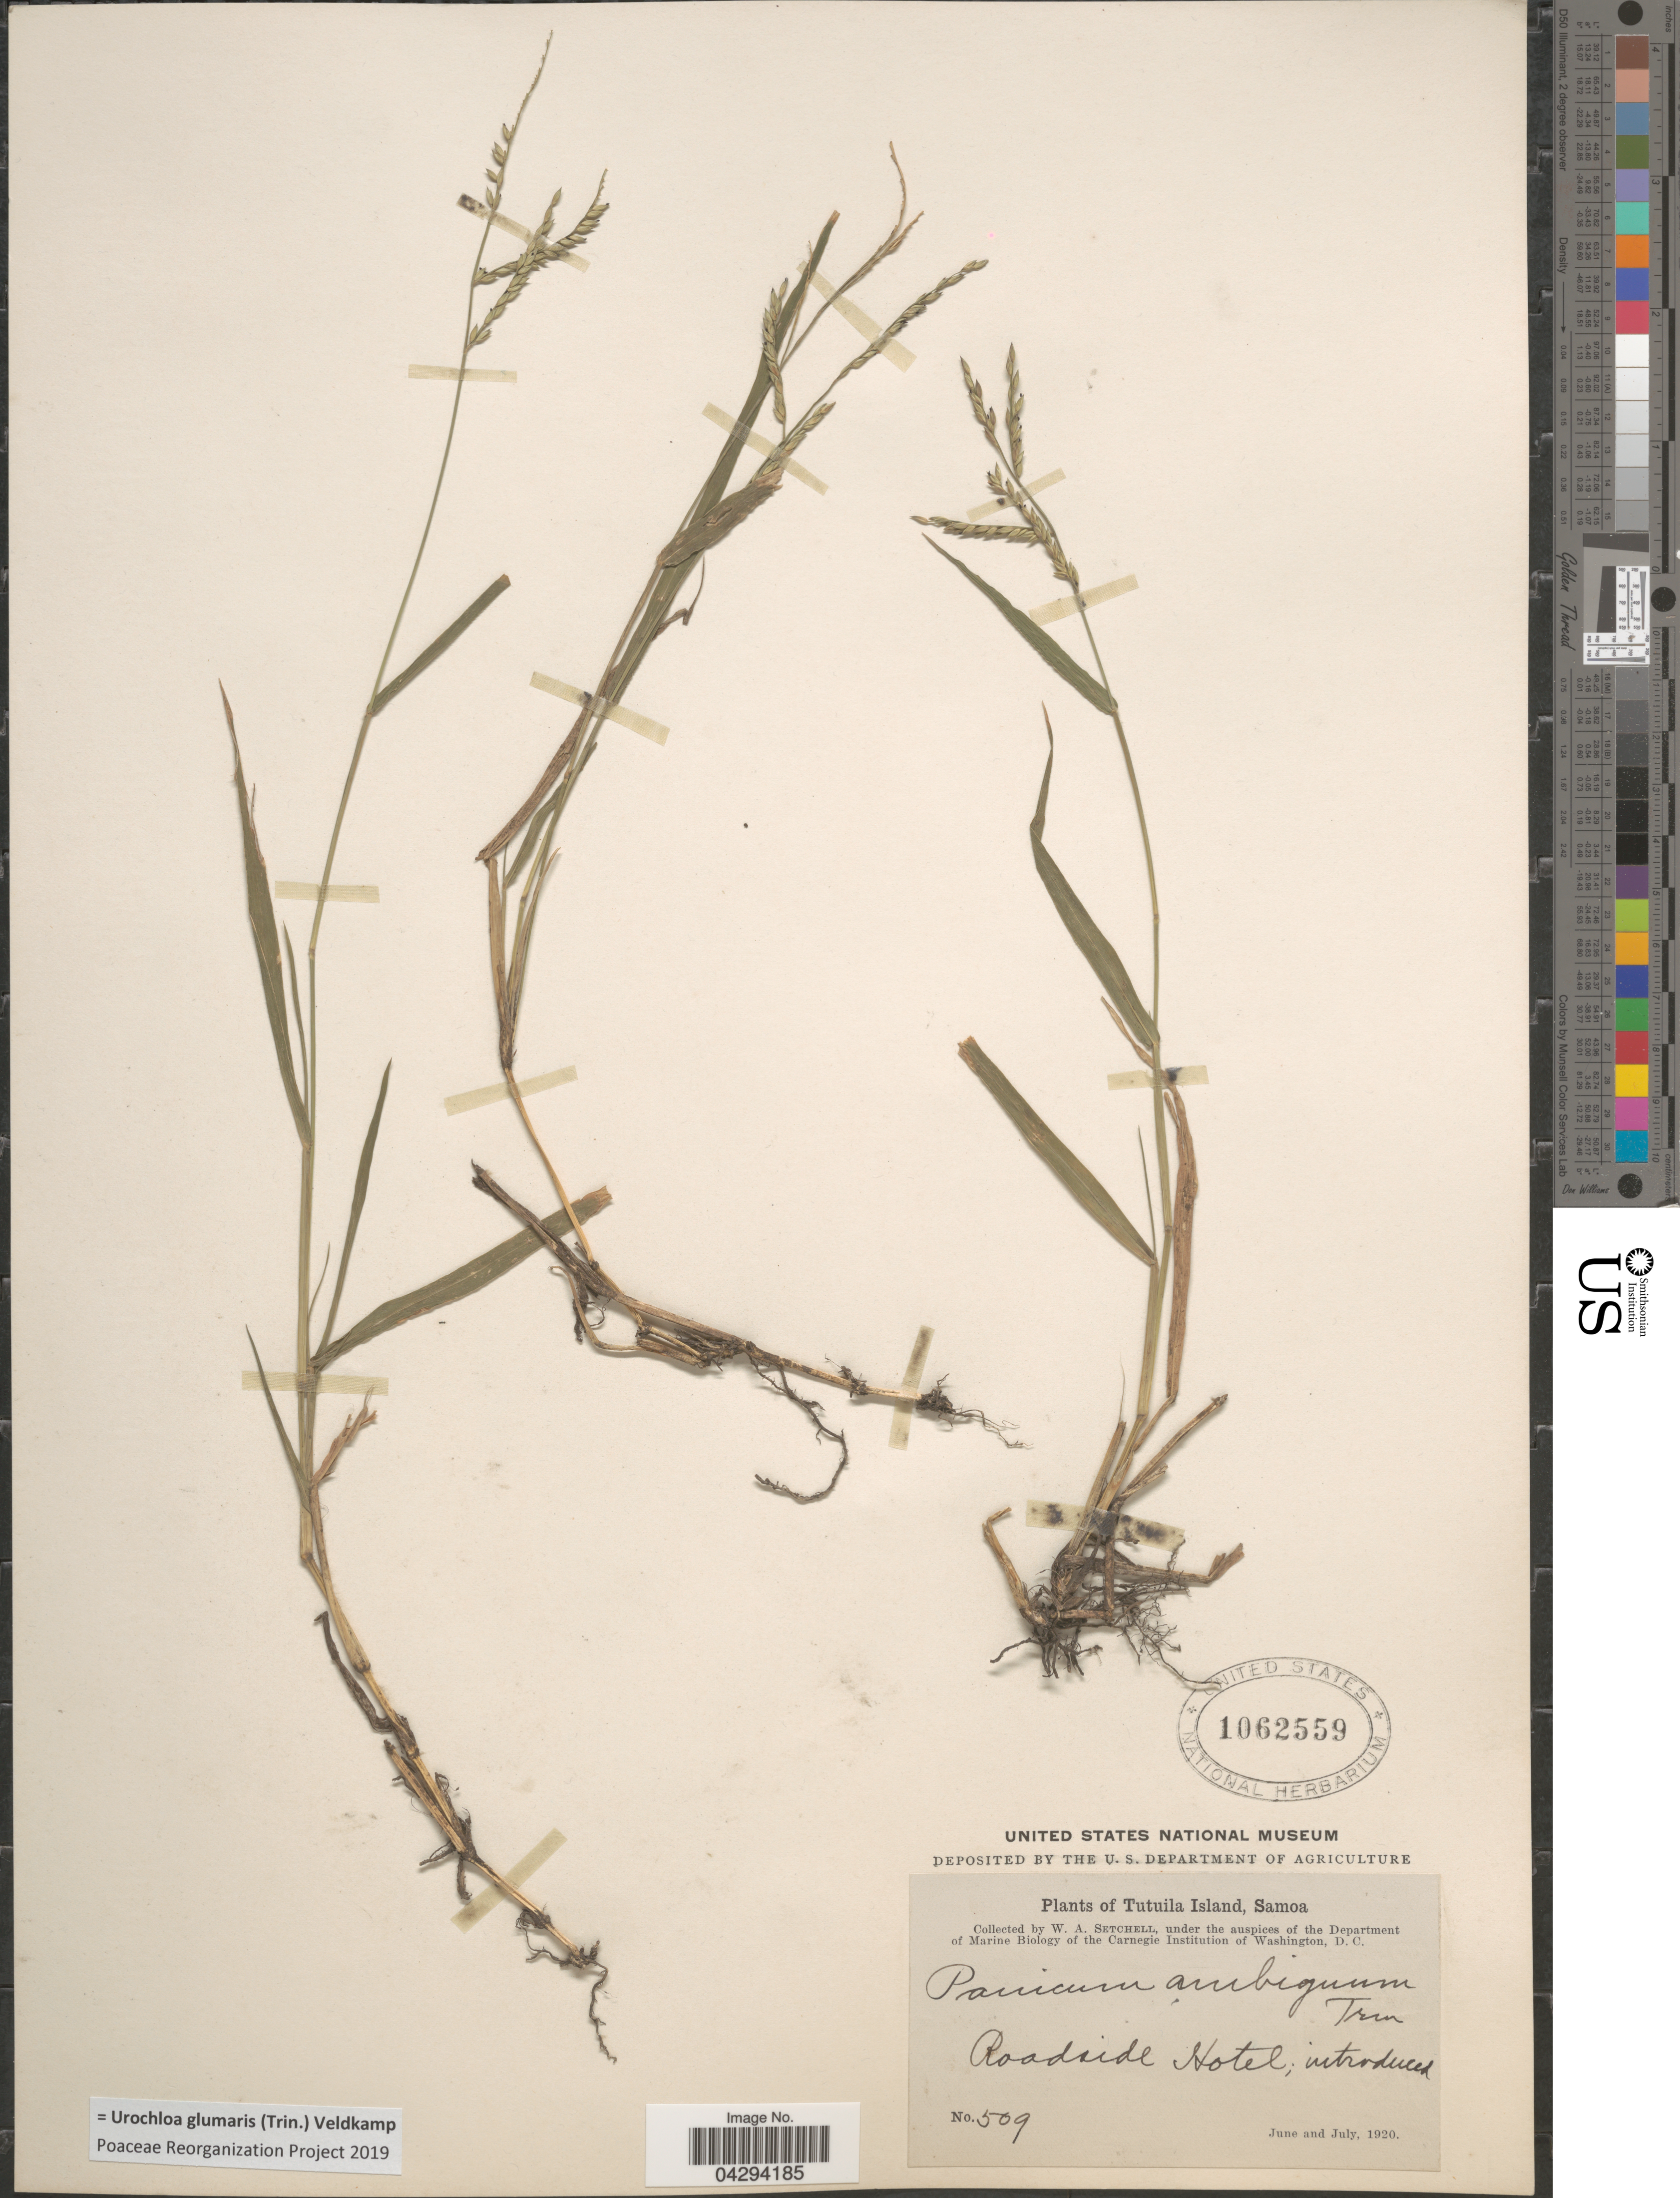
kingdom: Plantae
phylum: Tracheophyta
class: Liliopsida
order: Poales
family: Poaceae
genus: Urochloa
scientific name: Urochloa glumaris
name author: (Trin.) Veldkamp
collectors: W. Setchell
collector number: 509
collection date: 1920-06/1920-07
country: American Samoa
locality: Tutuila Island, Samoa. Roadside Hotel.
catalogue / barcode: US 1062559